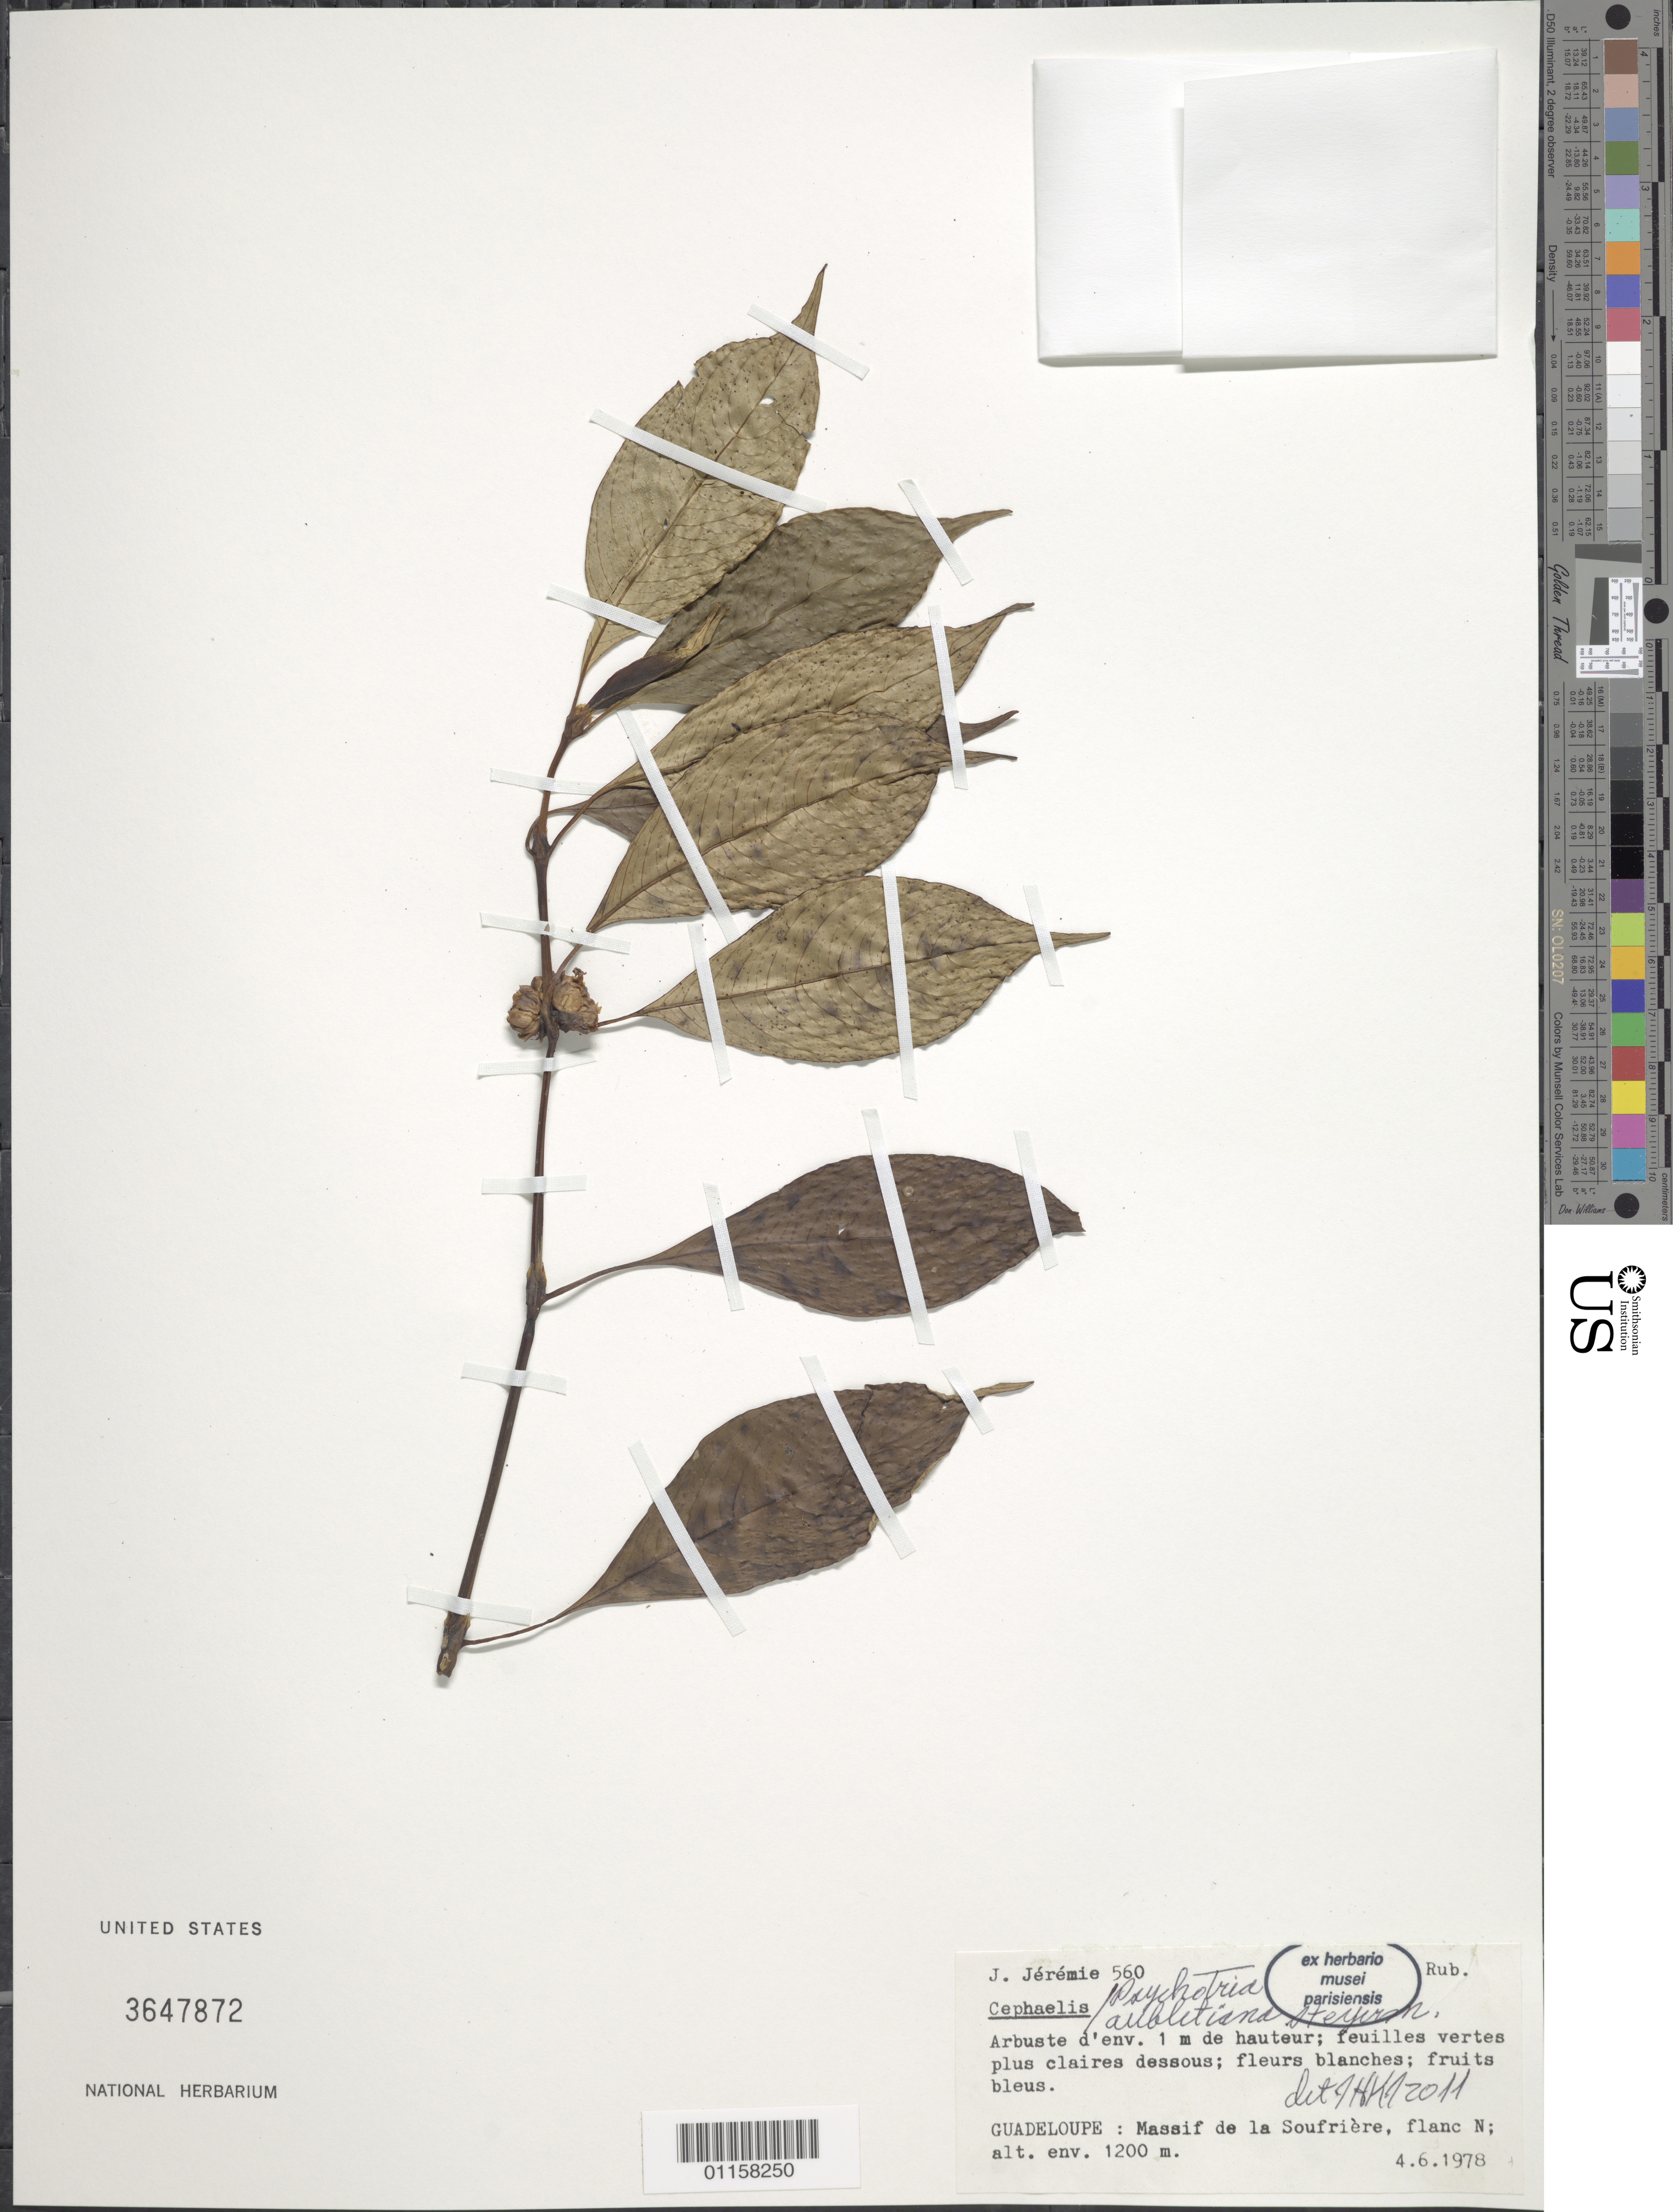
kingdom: Plantae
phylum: Tracheophyta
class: Magnoliopsida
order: Gentianales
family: Rubiaceae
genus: Psychotria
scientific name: Psychotria aubletiana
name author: Steyerm.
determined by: Kirkbride, J. H.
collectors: J. Jérémie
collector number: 560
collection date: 1978-06-04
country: Guadeloupe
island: Basse Terre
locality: Massif de la Soufrière, flanc N.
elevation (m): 1200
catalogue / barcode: US 3647872